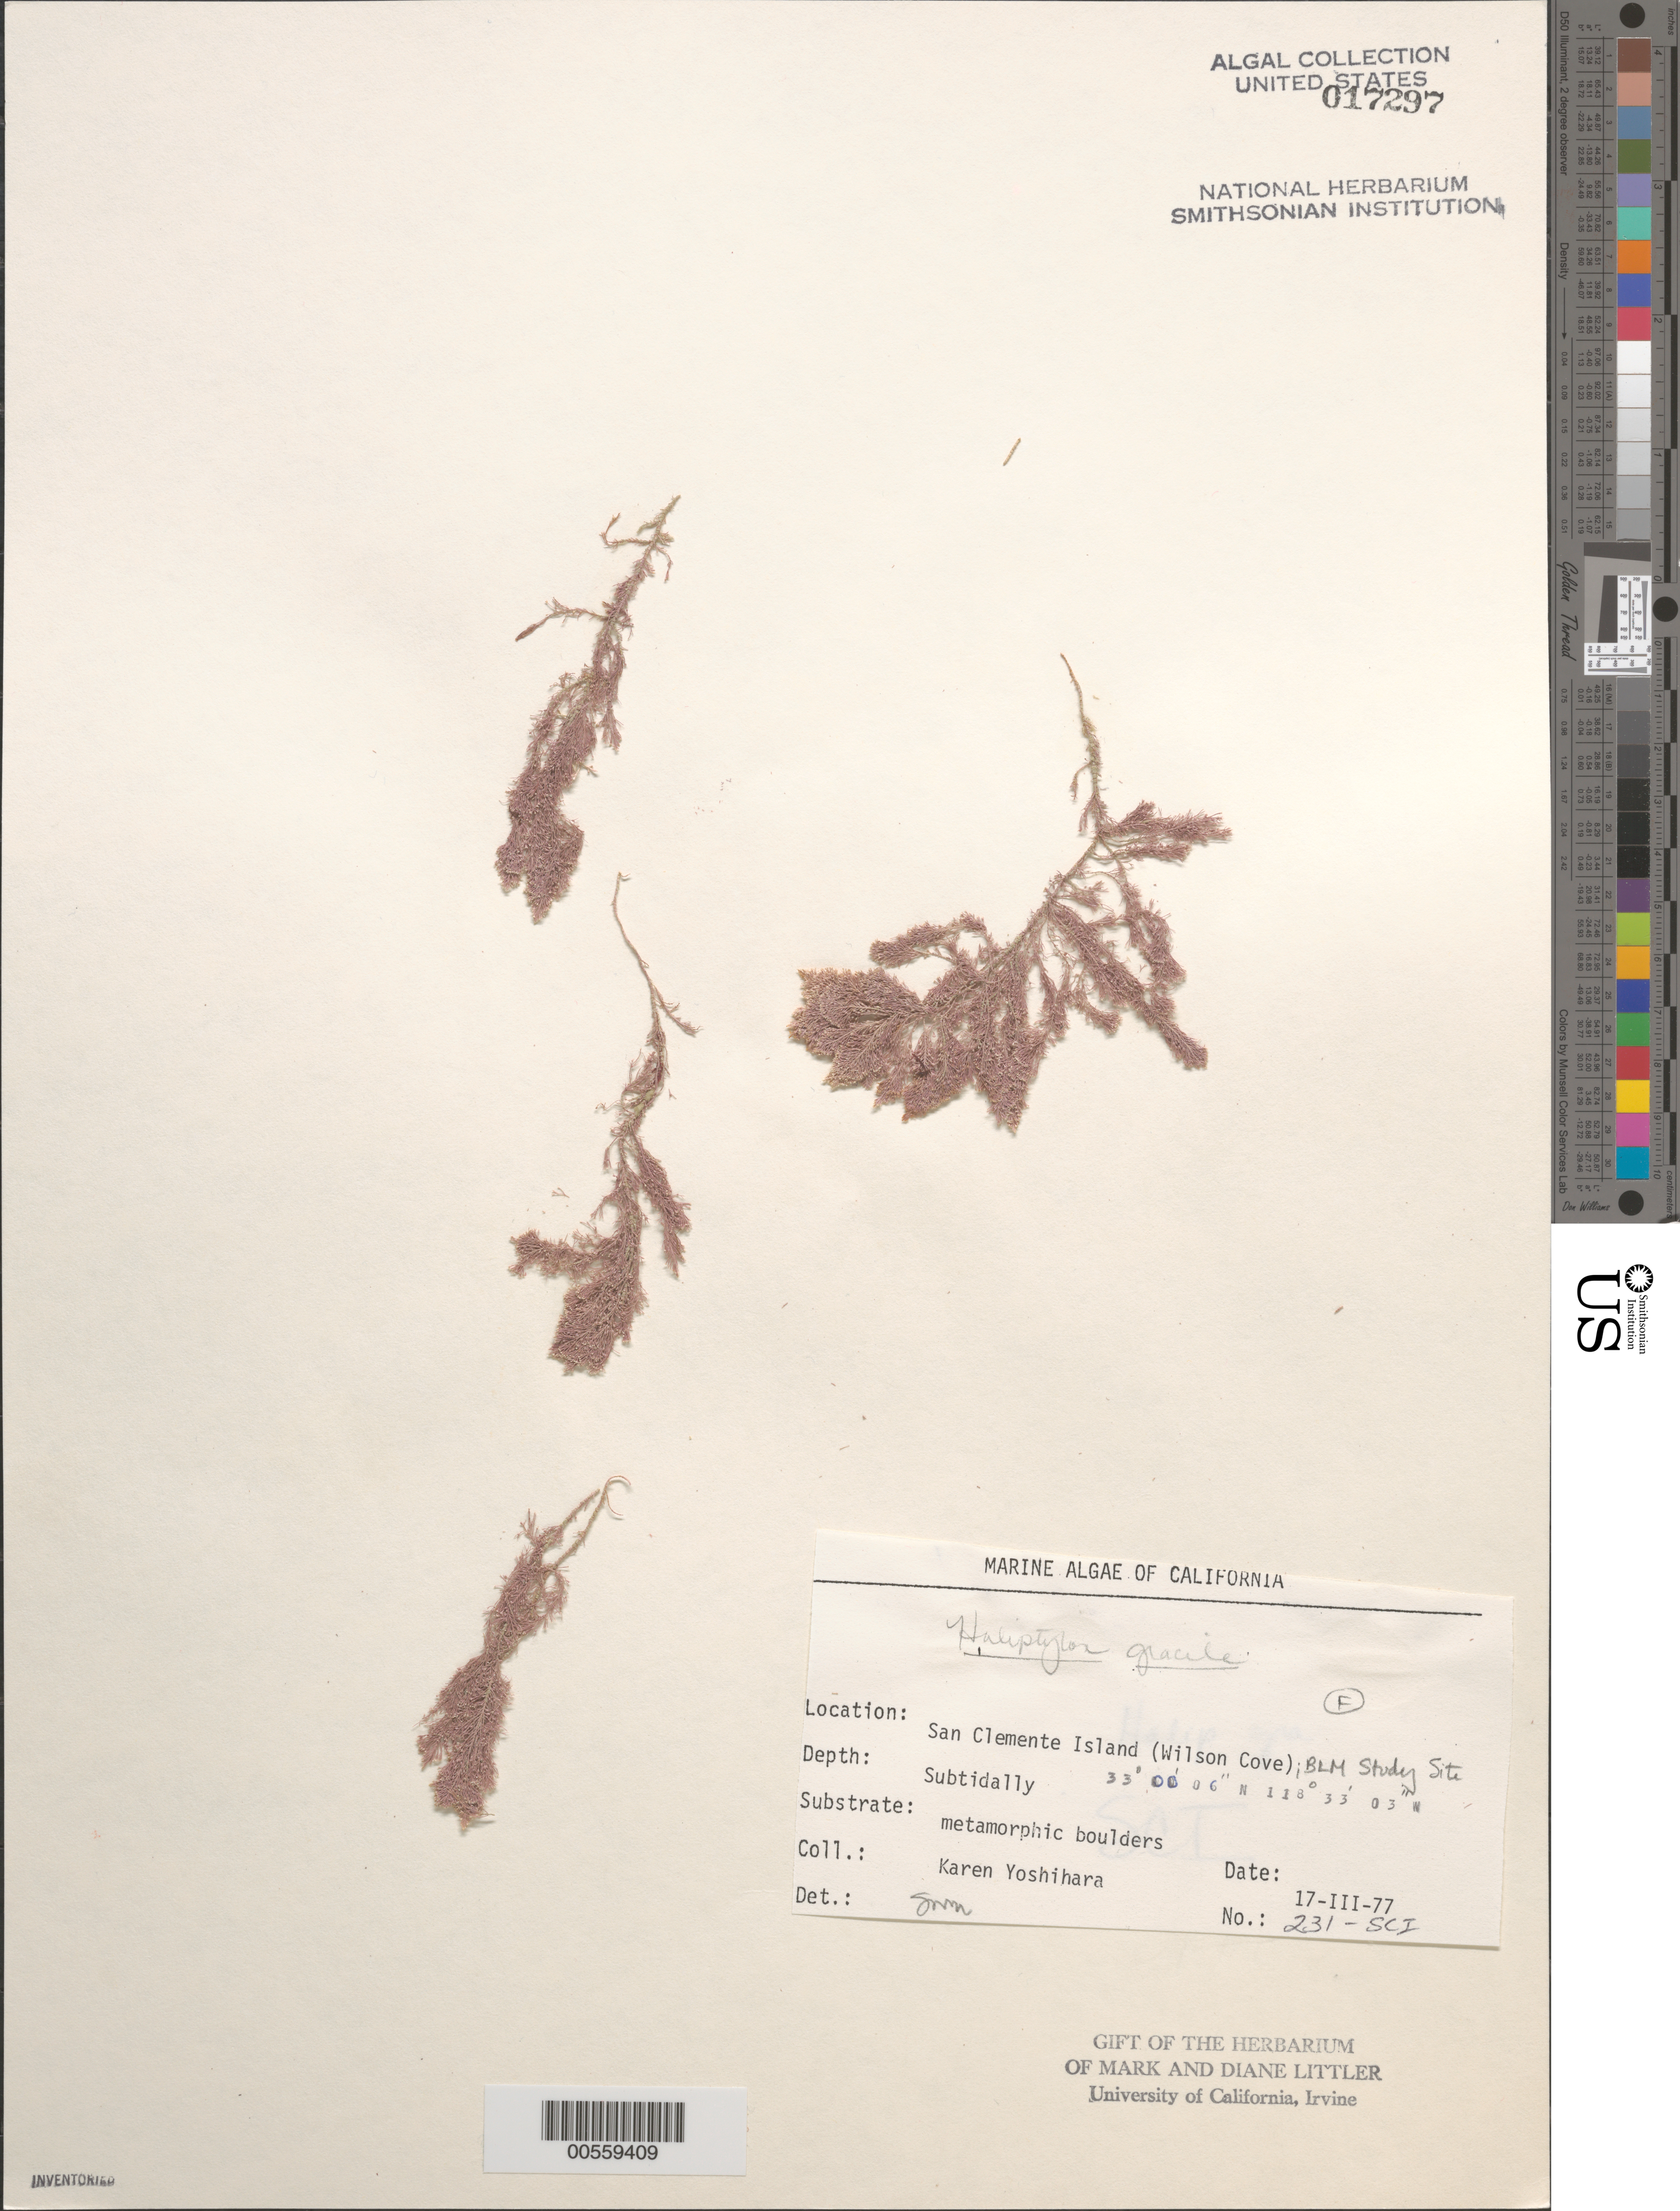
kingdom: Plantae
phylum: Rhodophyta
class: Florideophyceae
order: Corallinales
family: Corallinaceae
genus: Jania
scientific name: Jania rosea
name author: (Lam.) Decne.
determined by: Algae name updating Project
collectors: K. Yoshihara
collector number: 231-SCI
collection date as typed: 17 Mar 1977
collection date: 1977-03-17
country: United States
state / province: California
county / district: Los Angeles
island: San Clemente Island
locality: Wilson Cove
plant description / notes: BLM-SOCALBIGHT Rocky Intertidal Survey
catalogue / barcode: US 17297